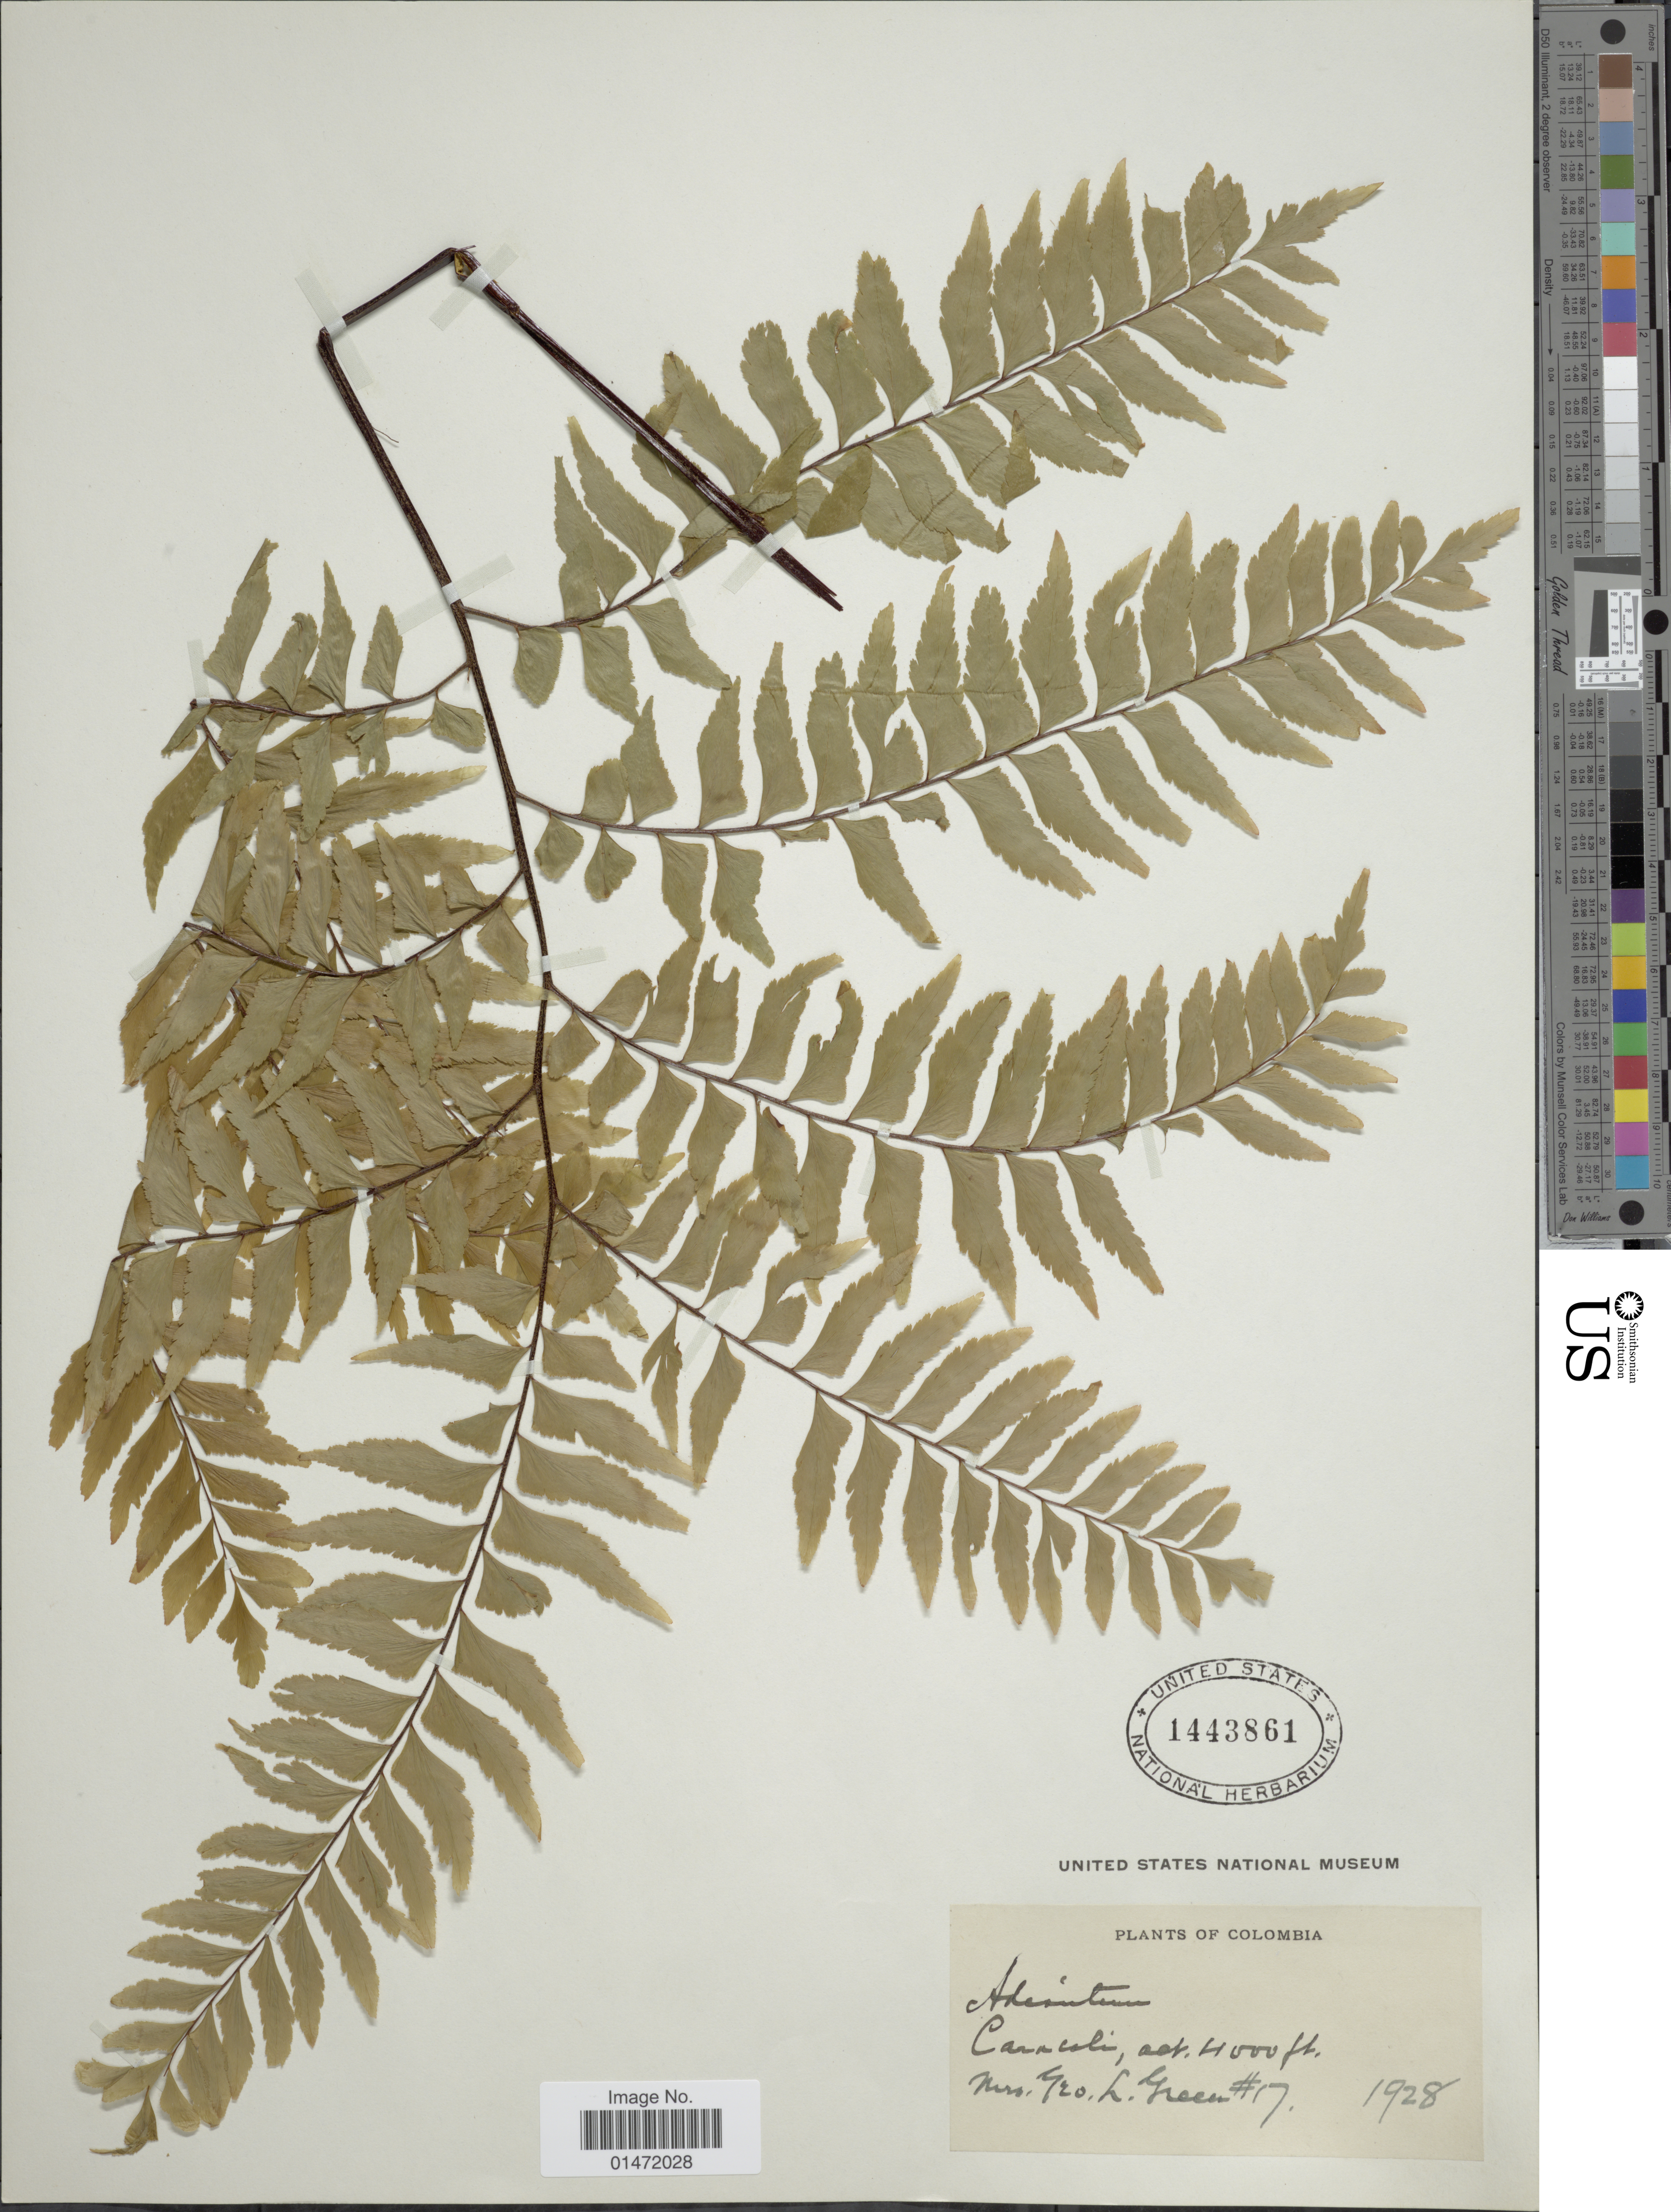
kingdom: Plantae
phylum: Tracheophyta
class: Polypodiopsida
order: Polypodiales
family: Pteridaceae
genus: Adiantum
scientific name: Adiantum sp.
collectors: G. Green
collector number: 17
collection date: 1928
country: Colombia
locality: Caracoli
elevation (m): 1219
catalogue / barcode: US 1443861